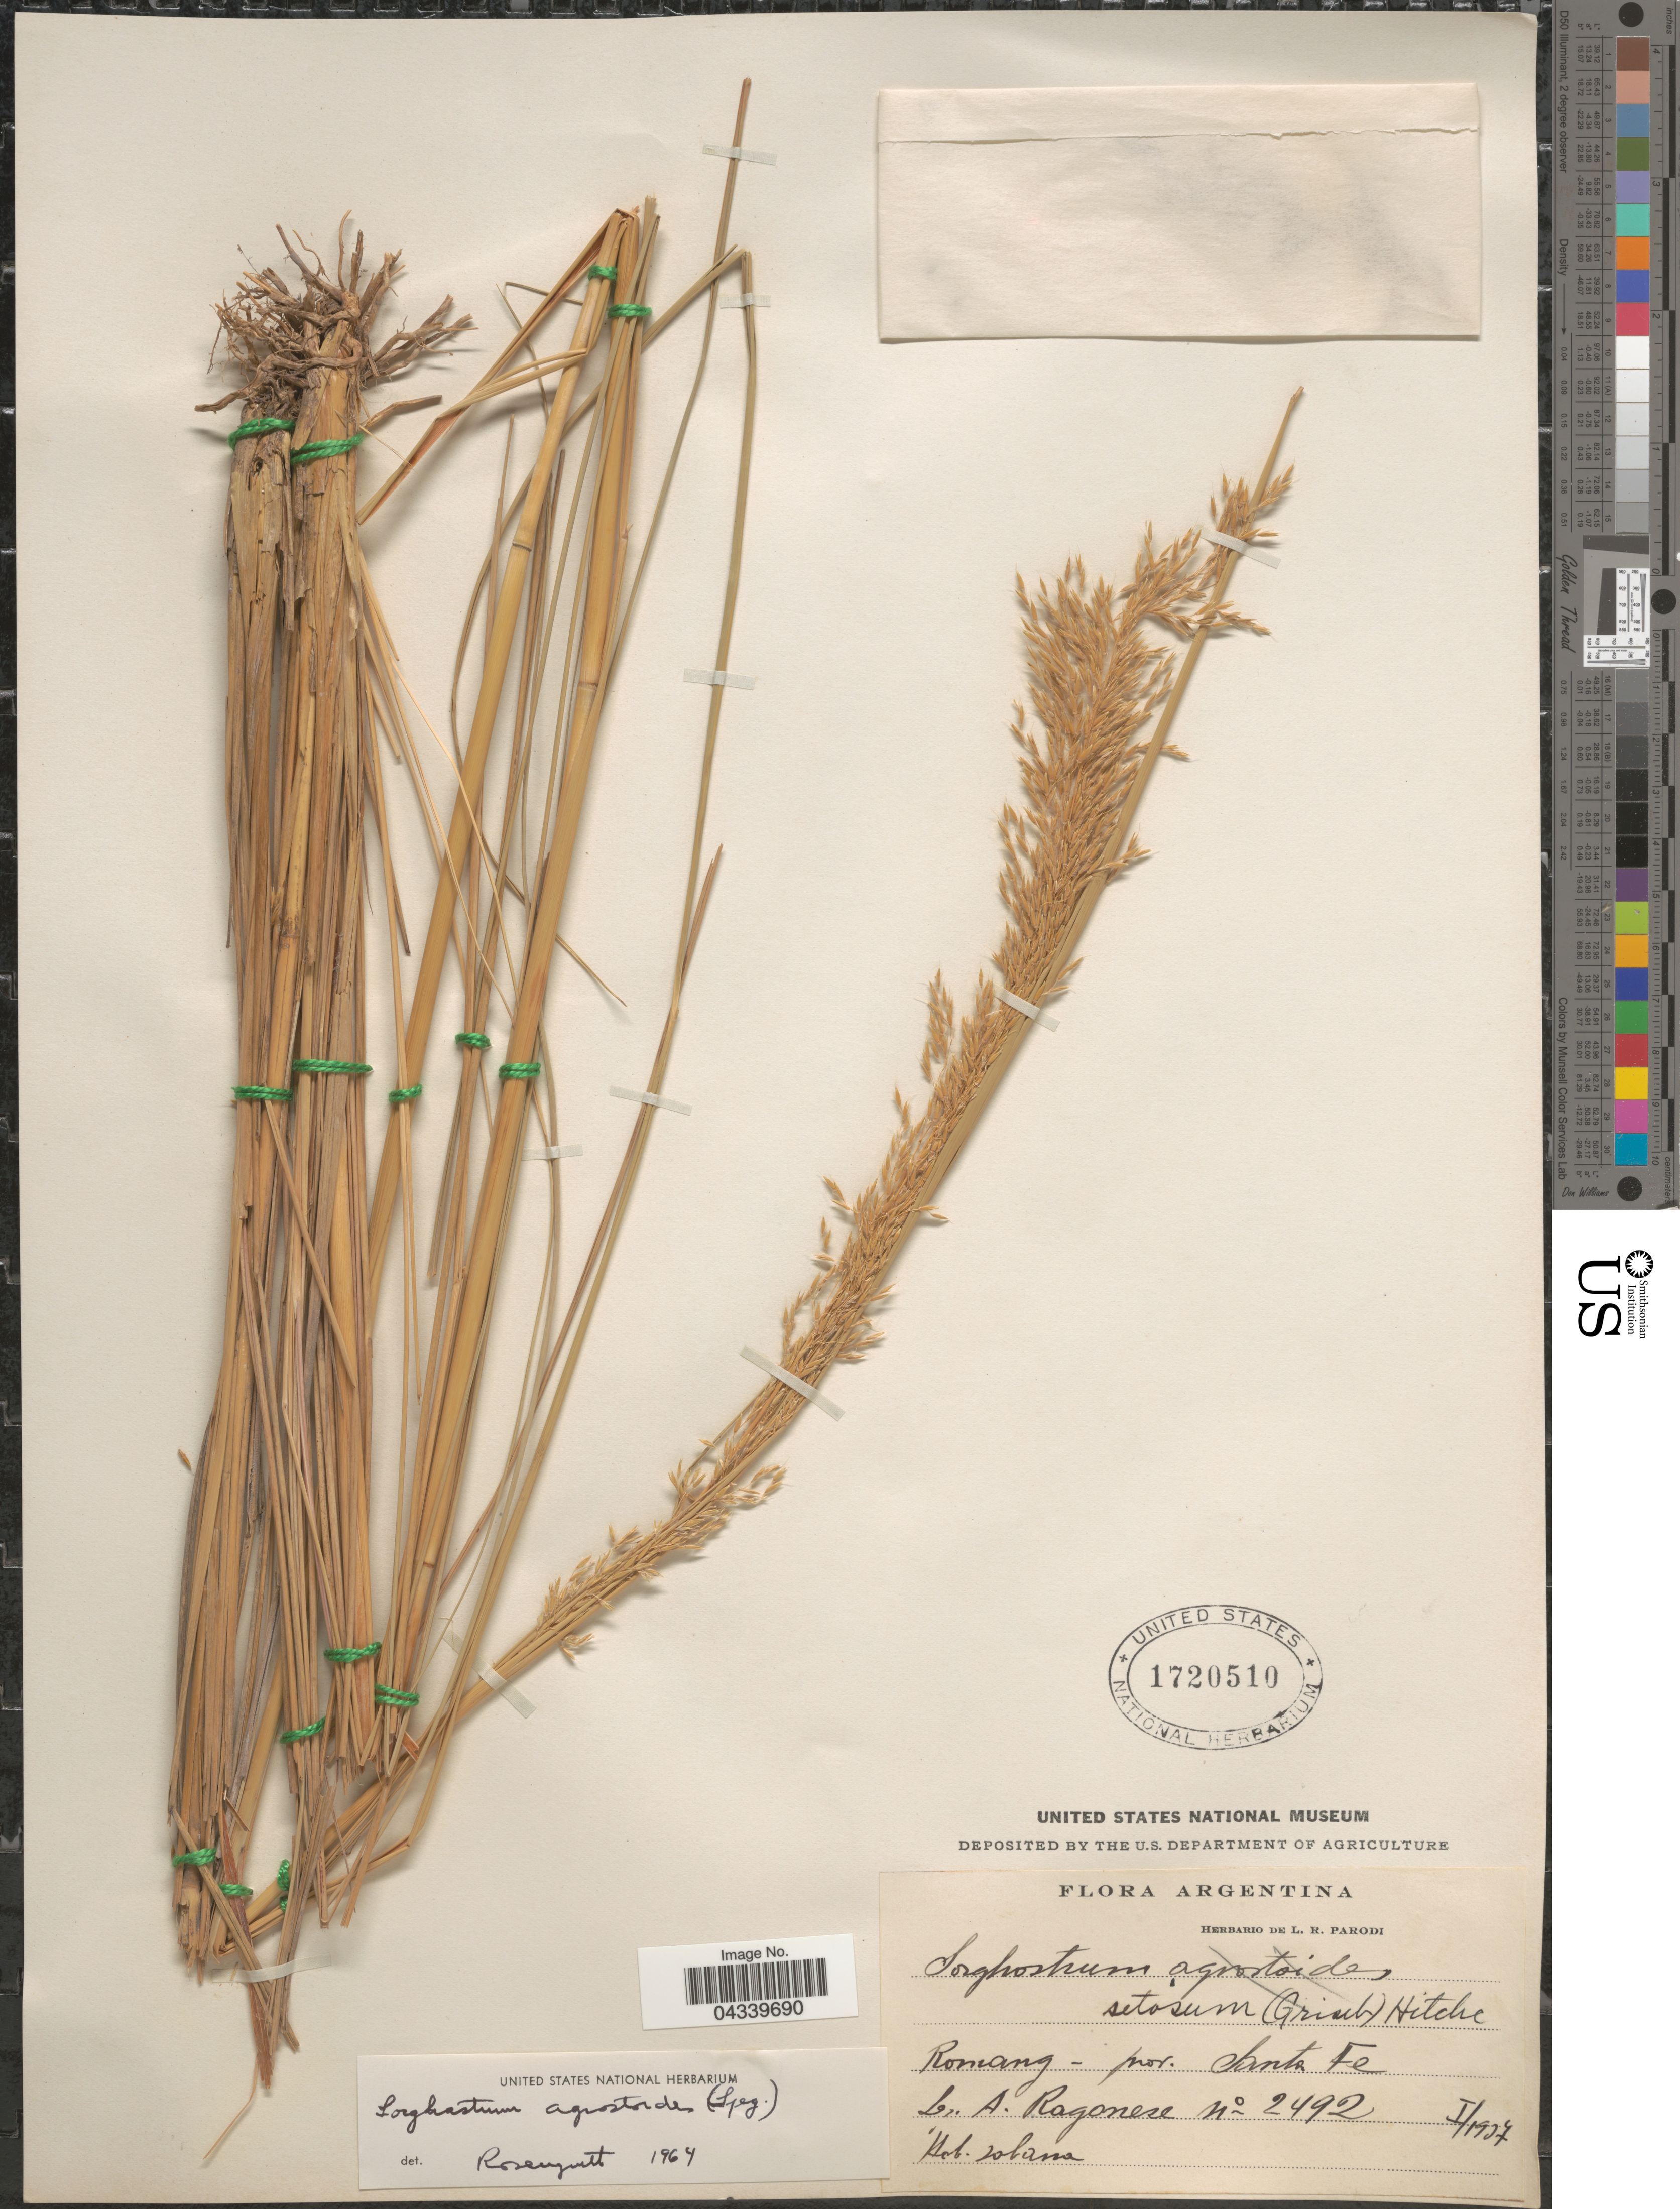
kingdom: Plantae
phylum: Tracheophyta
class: Liliopsida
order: Poales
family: Poaceae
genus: Sorghastrum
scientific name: Sorghastrum setosum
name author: (Griseb.) Hitchc.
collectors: A. Ragonese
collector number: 2492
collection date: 1937-01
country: Argentina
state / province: Santa Fe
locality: Romang.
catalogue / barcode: US 1720510